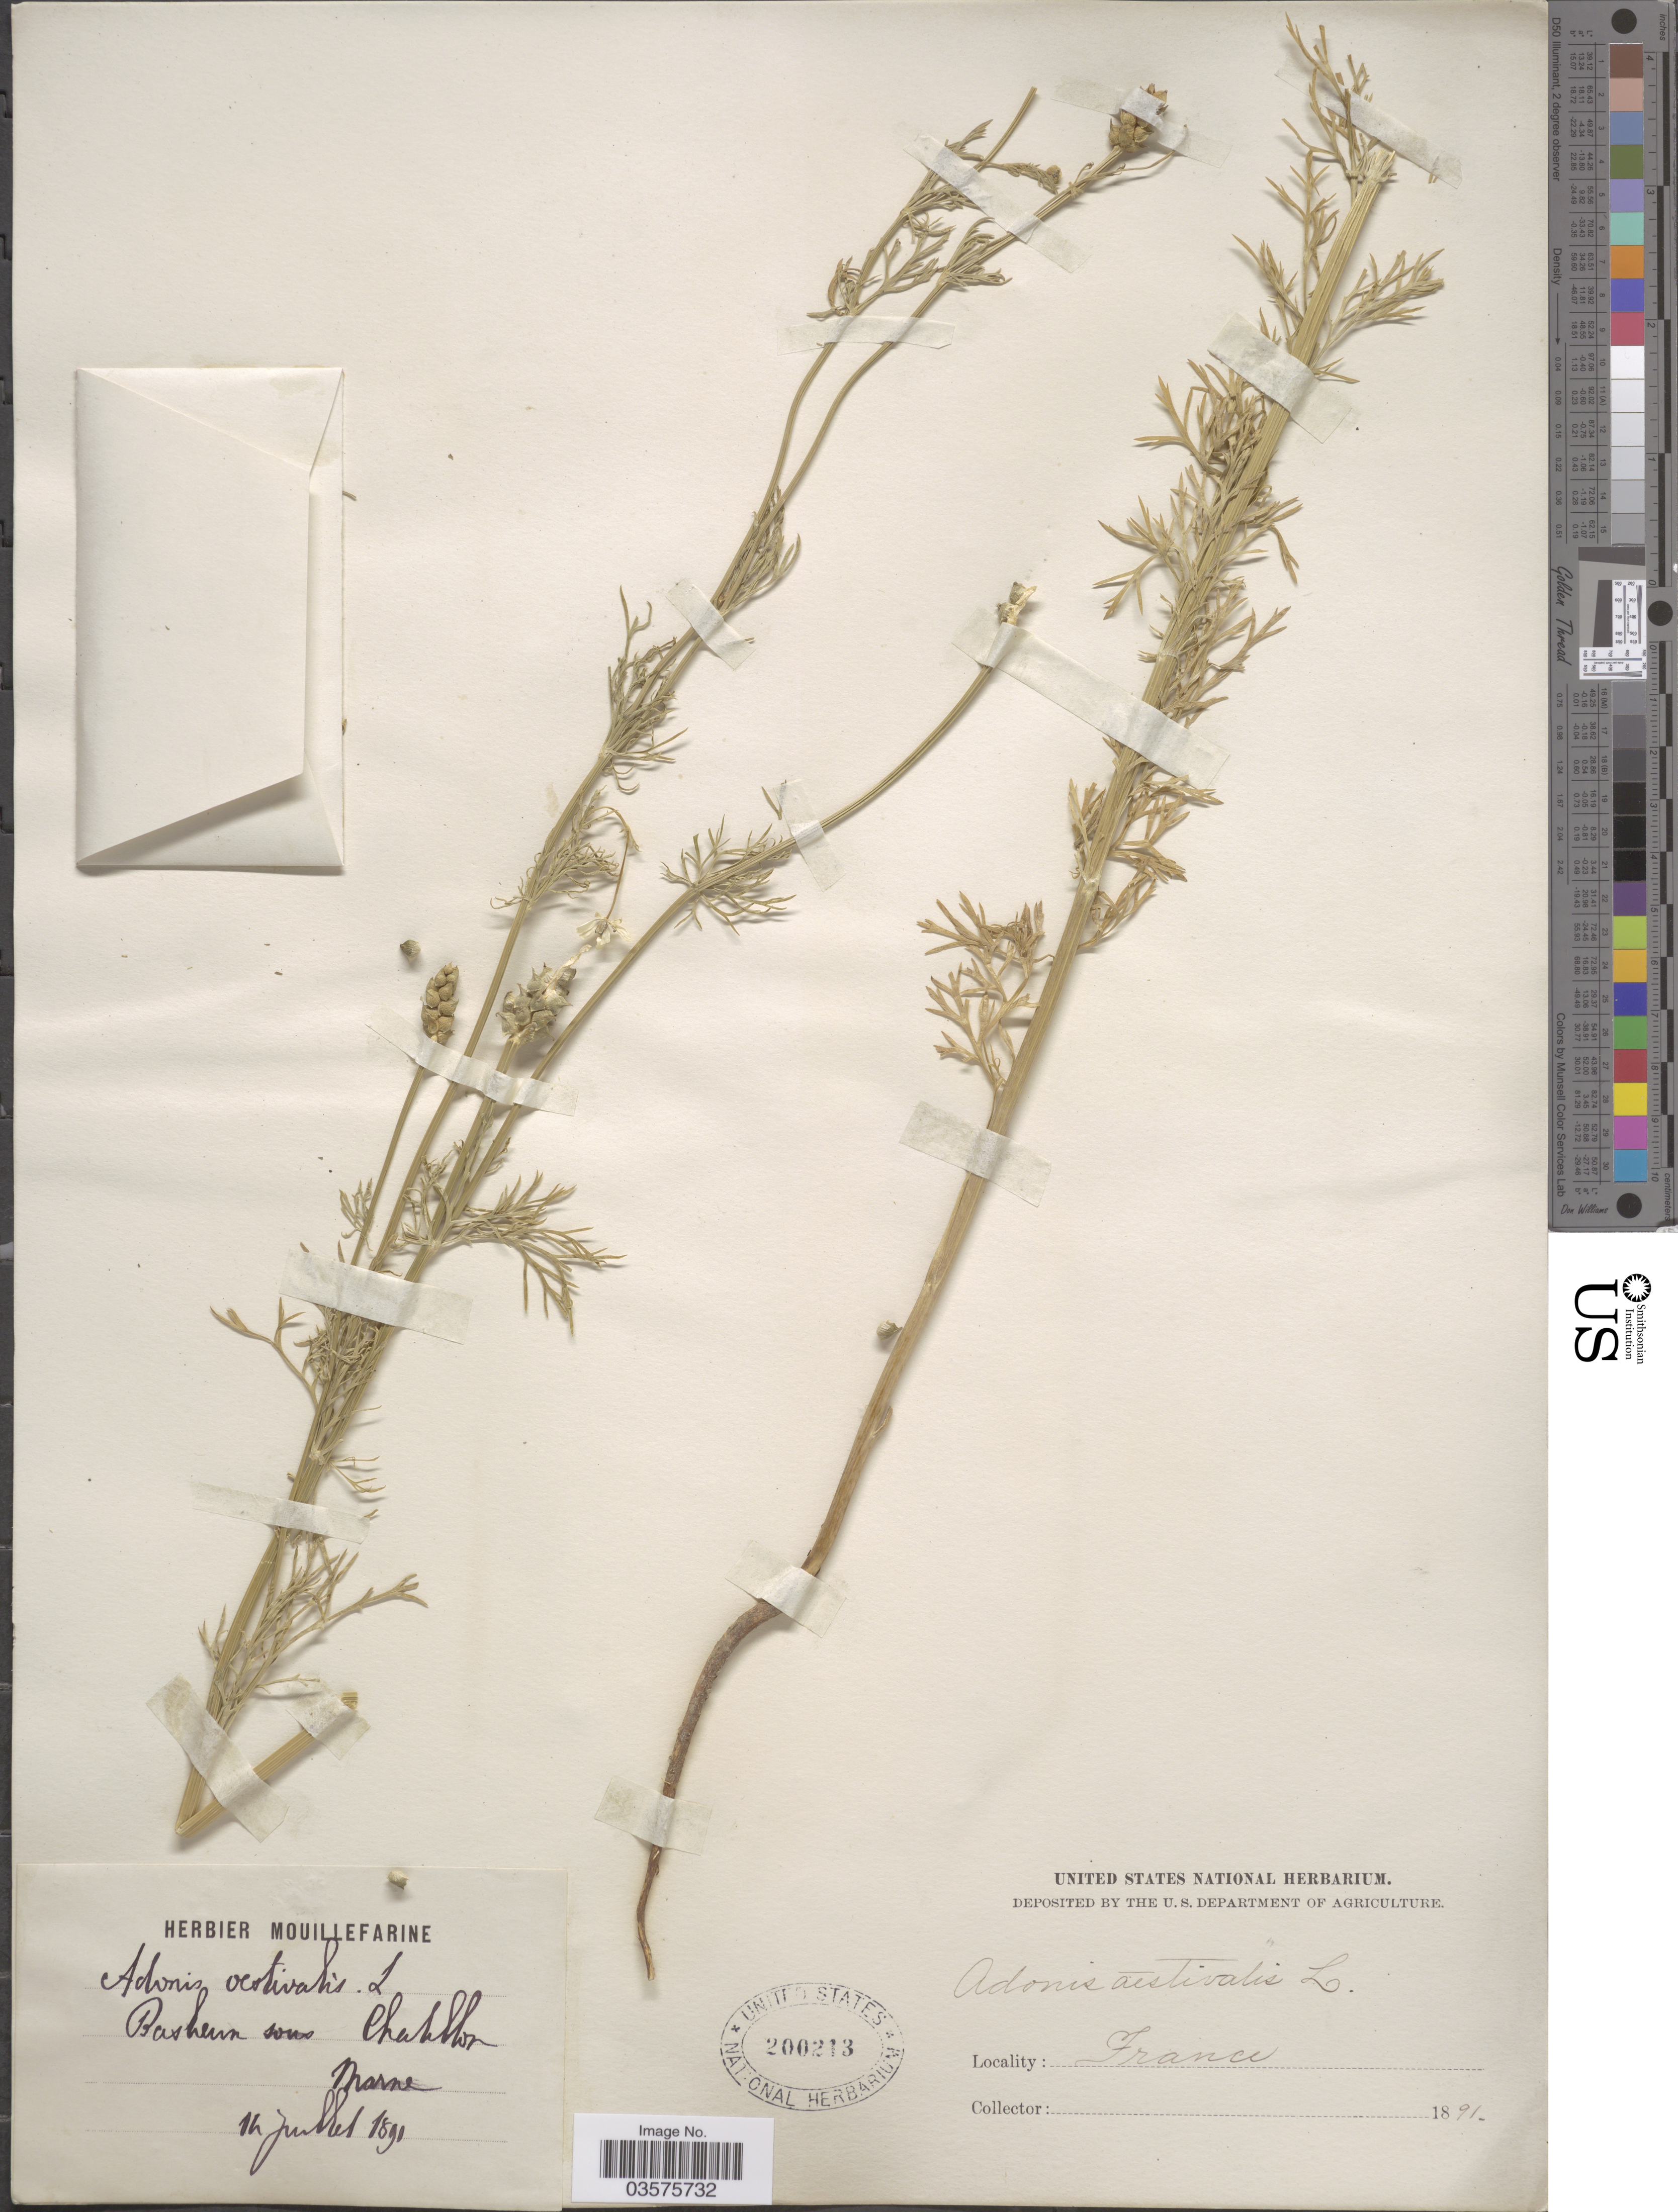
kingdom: Plantae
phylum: Tracheophyta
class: Magnoliopsida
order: Ranunculales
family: Ranunculaceae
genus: Adonis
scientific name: Adonis aestivalis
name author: L.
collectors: ex herb. Mouillefarine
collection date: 1891-07-14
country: France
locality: Baslieux sous Chatillon. Marne.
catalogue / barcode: US 200213